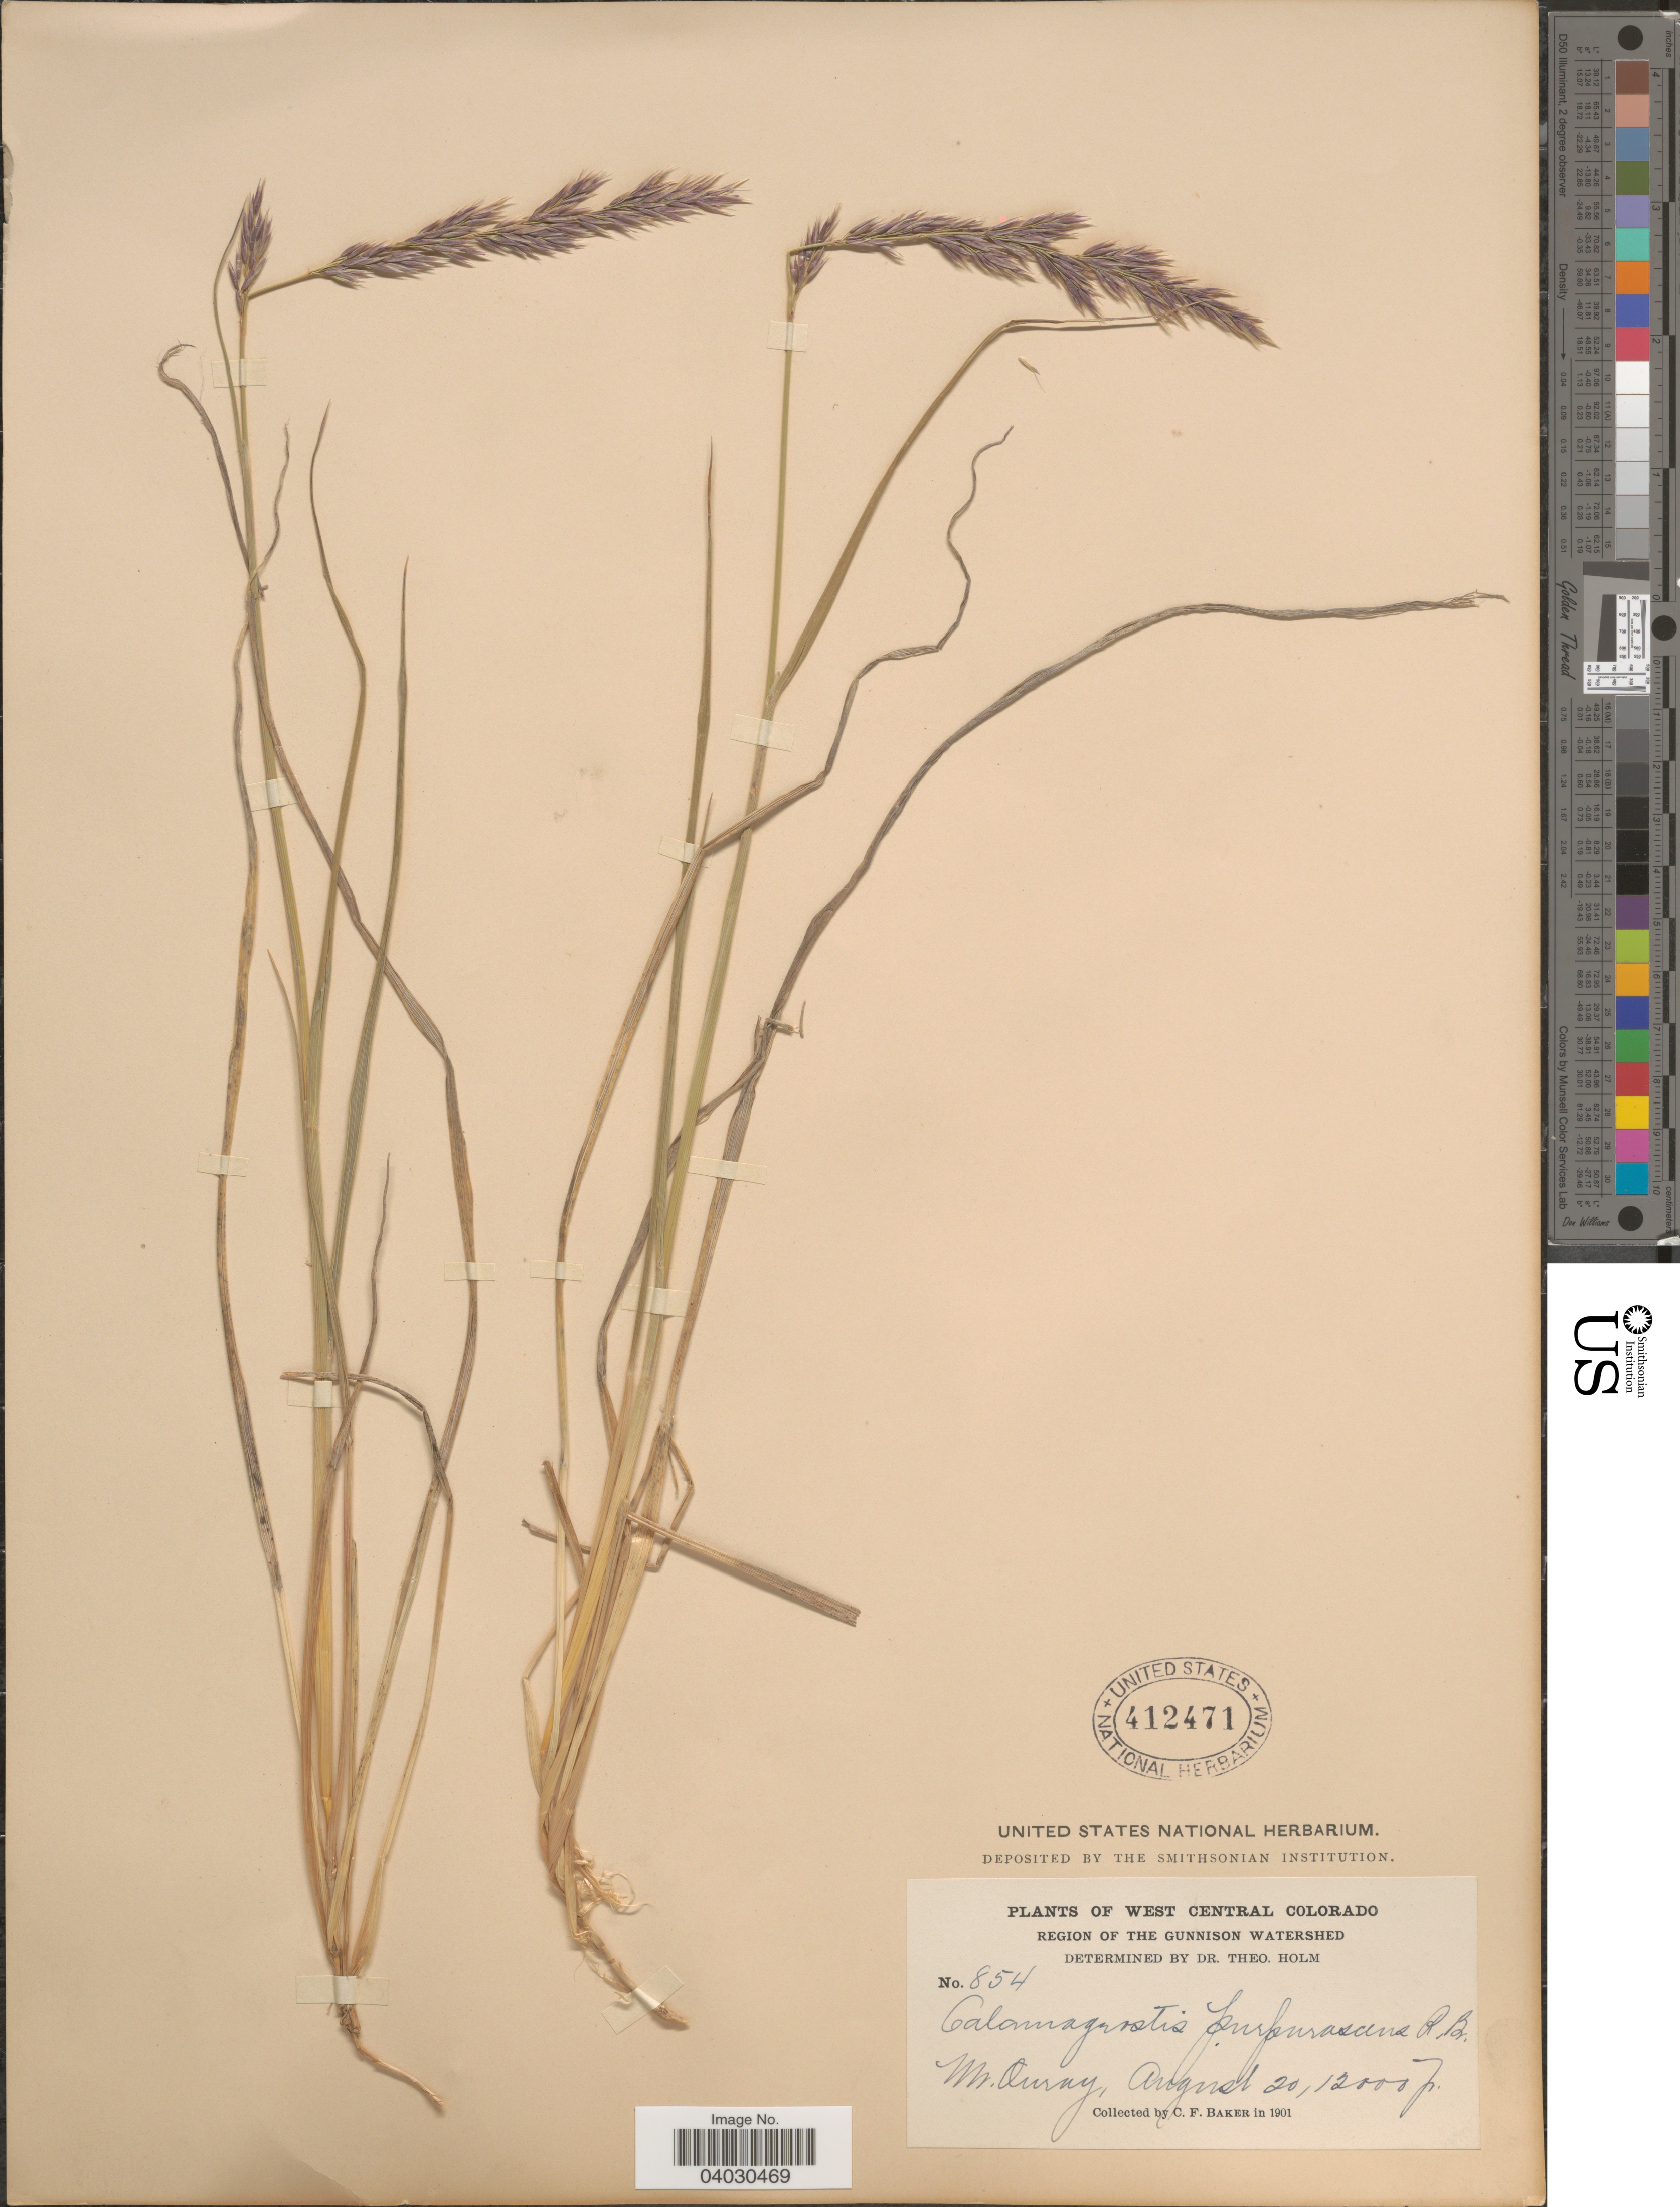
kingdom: Plantae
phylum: Tracheophyta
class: Liliopsida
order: Poales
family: Poaceae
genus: Calamagrostis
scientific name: Calamagrostis purpurascens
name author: R. Br.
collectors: C. F. Baker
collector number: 854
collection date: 1901-08-20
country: United States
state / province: Colorado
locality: West Central Colorado. Region of the Gunnison Watershed. Mt. Ouray.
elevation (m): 3658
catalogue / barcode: US 412471